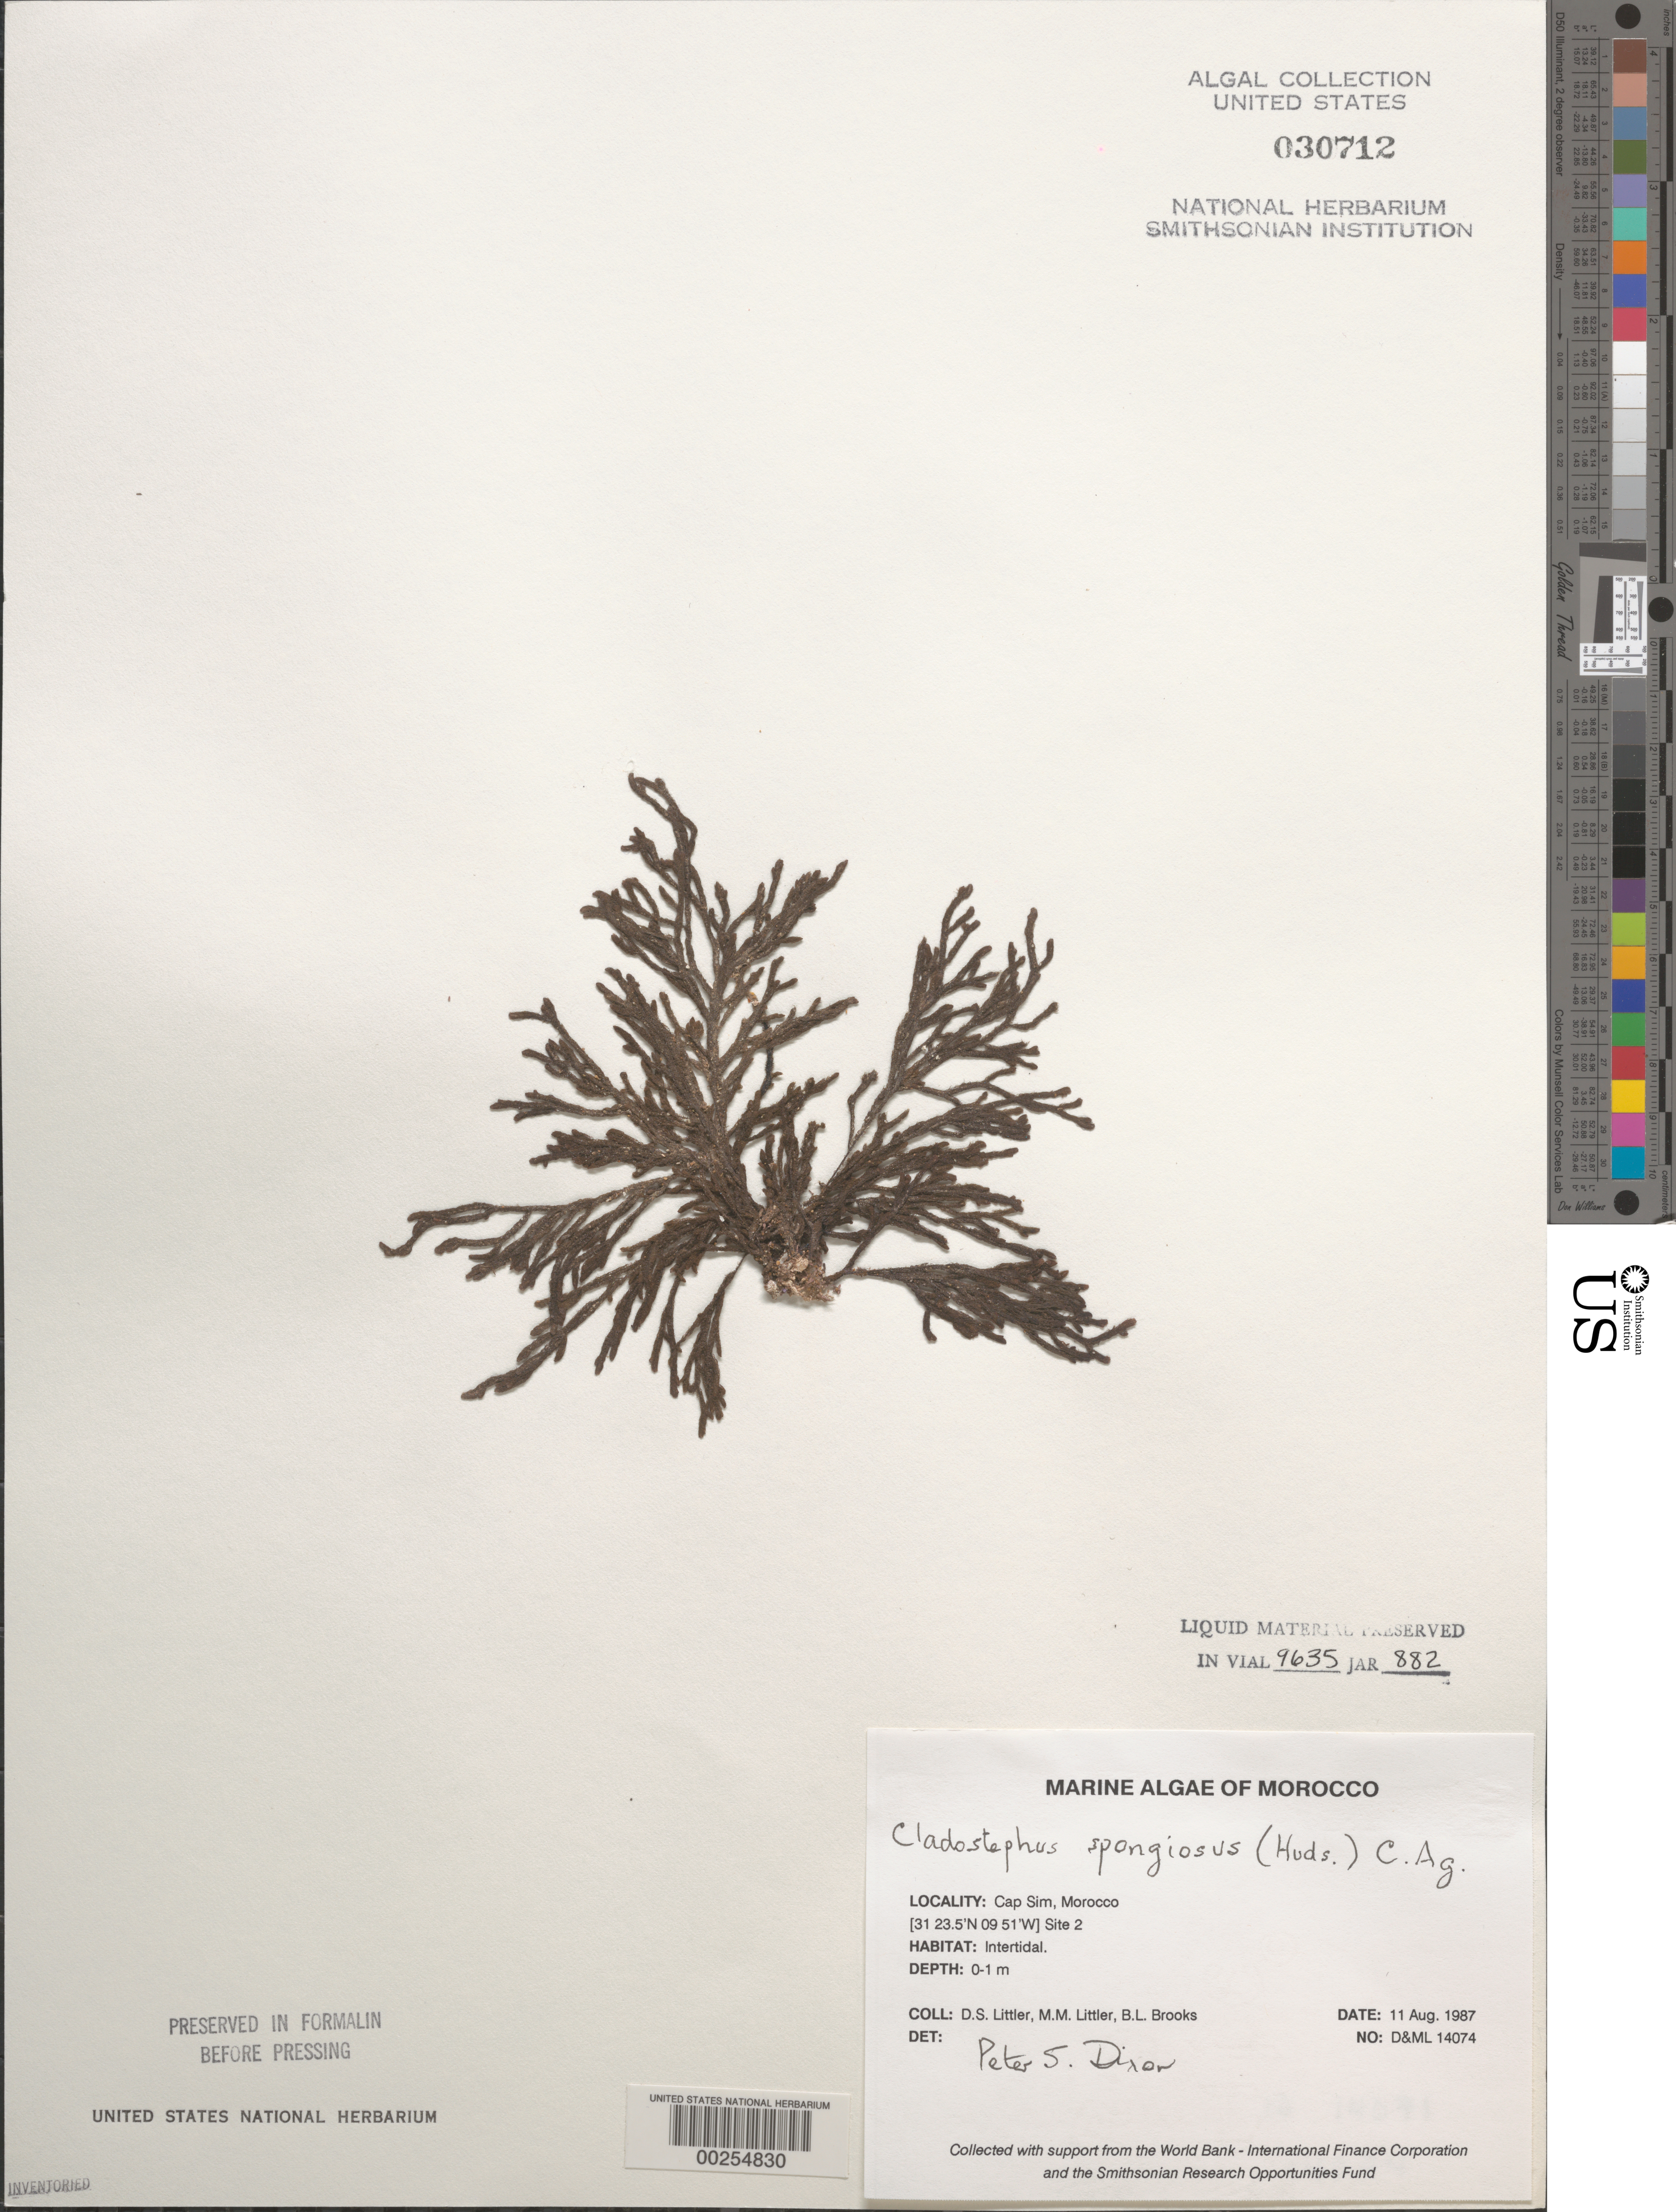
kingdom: Chromista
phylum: Ochrophyta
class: Phaeophyceae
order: Sphacelariales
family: Cladostephaceae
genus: Cladostephus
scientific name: Cladostephus spongiosus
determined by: Dixon, P. S.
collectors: D. S. Littler, M. M. Littler & B. Brooks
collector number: D&ML 14074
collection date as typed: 11 Aug 1987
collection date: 1987-08-11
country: Morocco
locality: Cap Sim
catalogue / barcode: US 30712